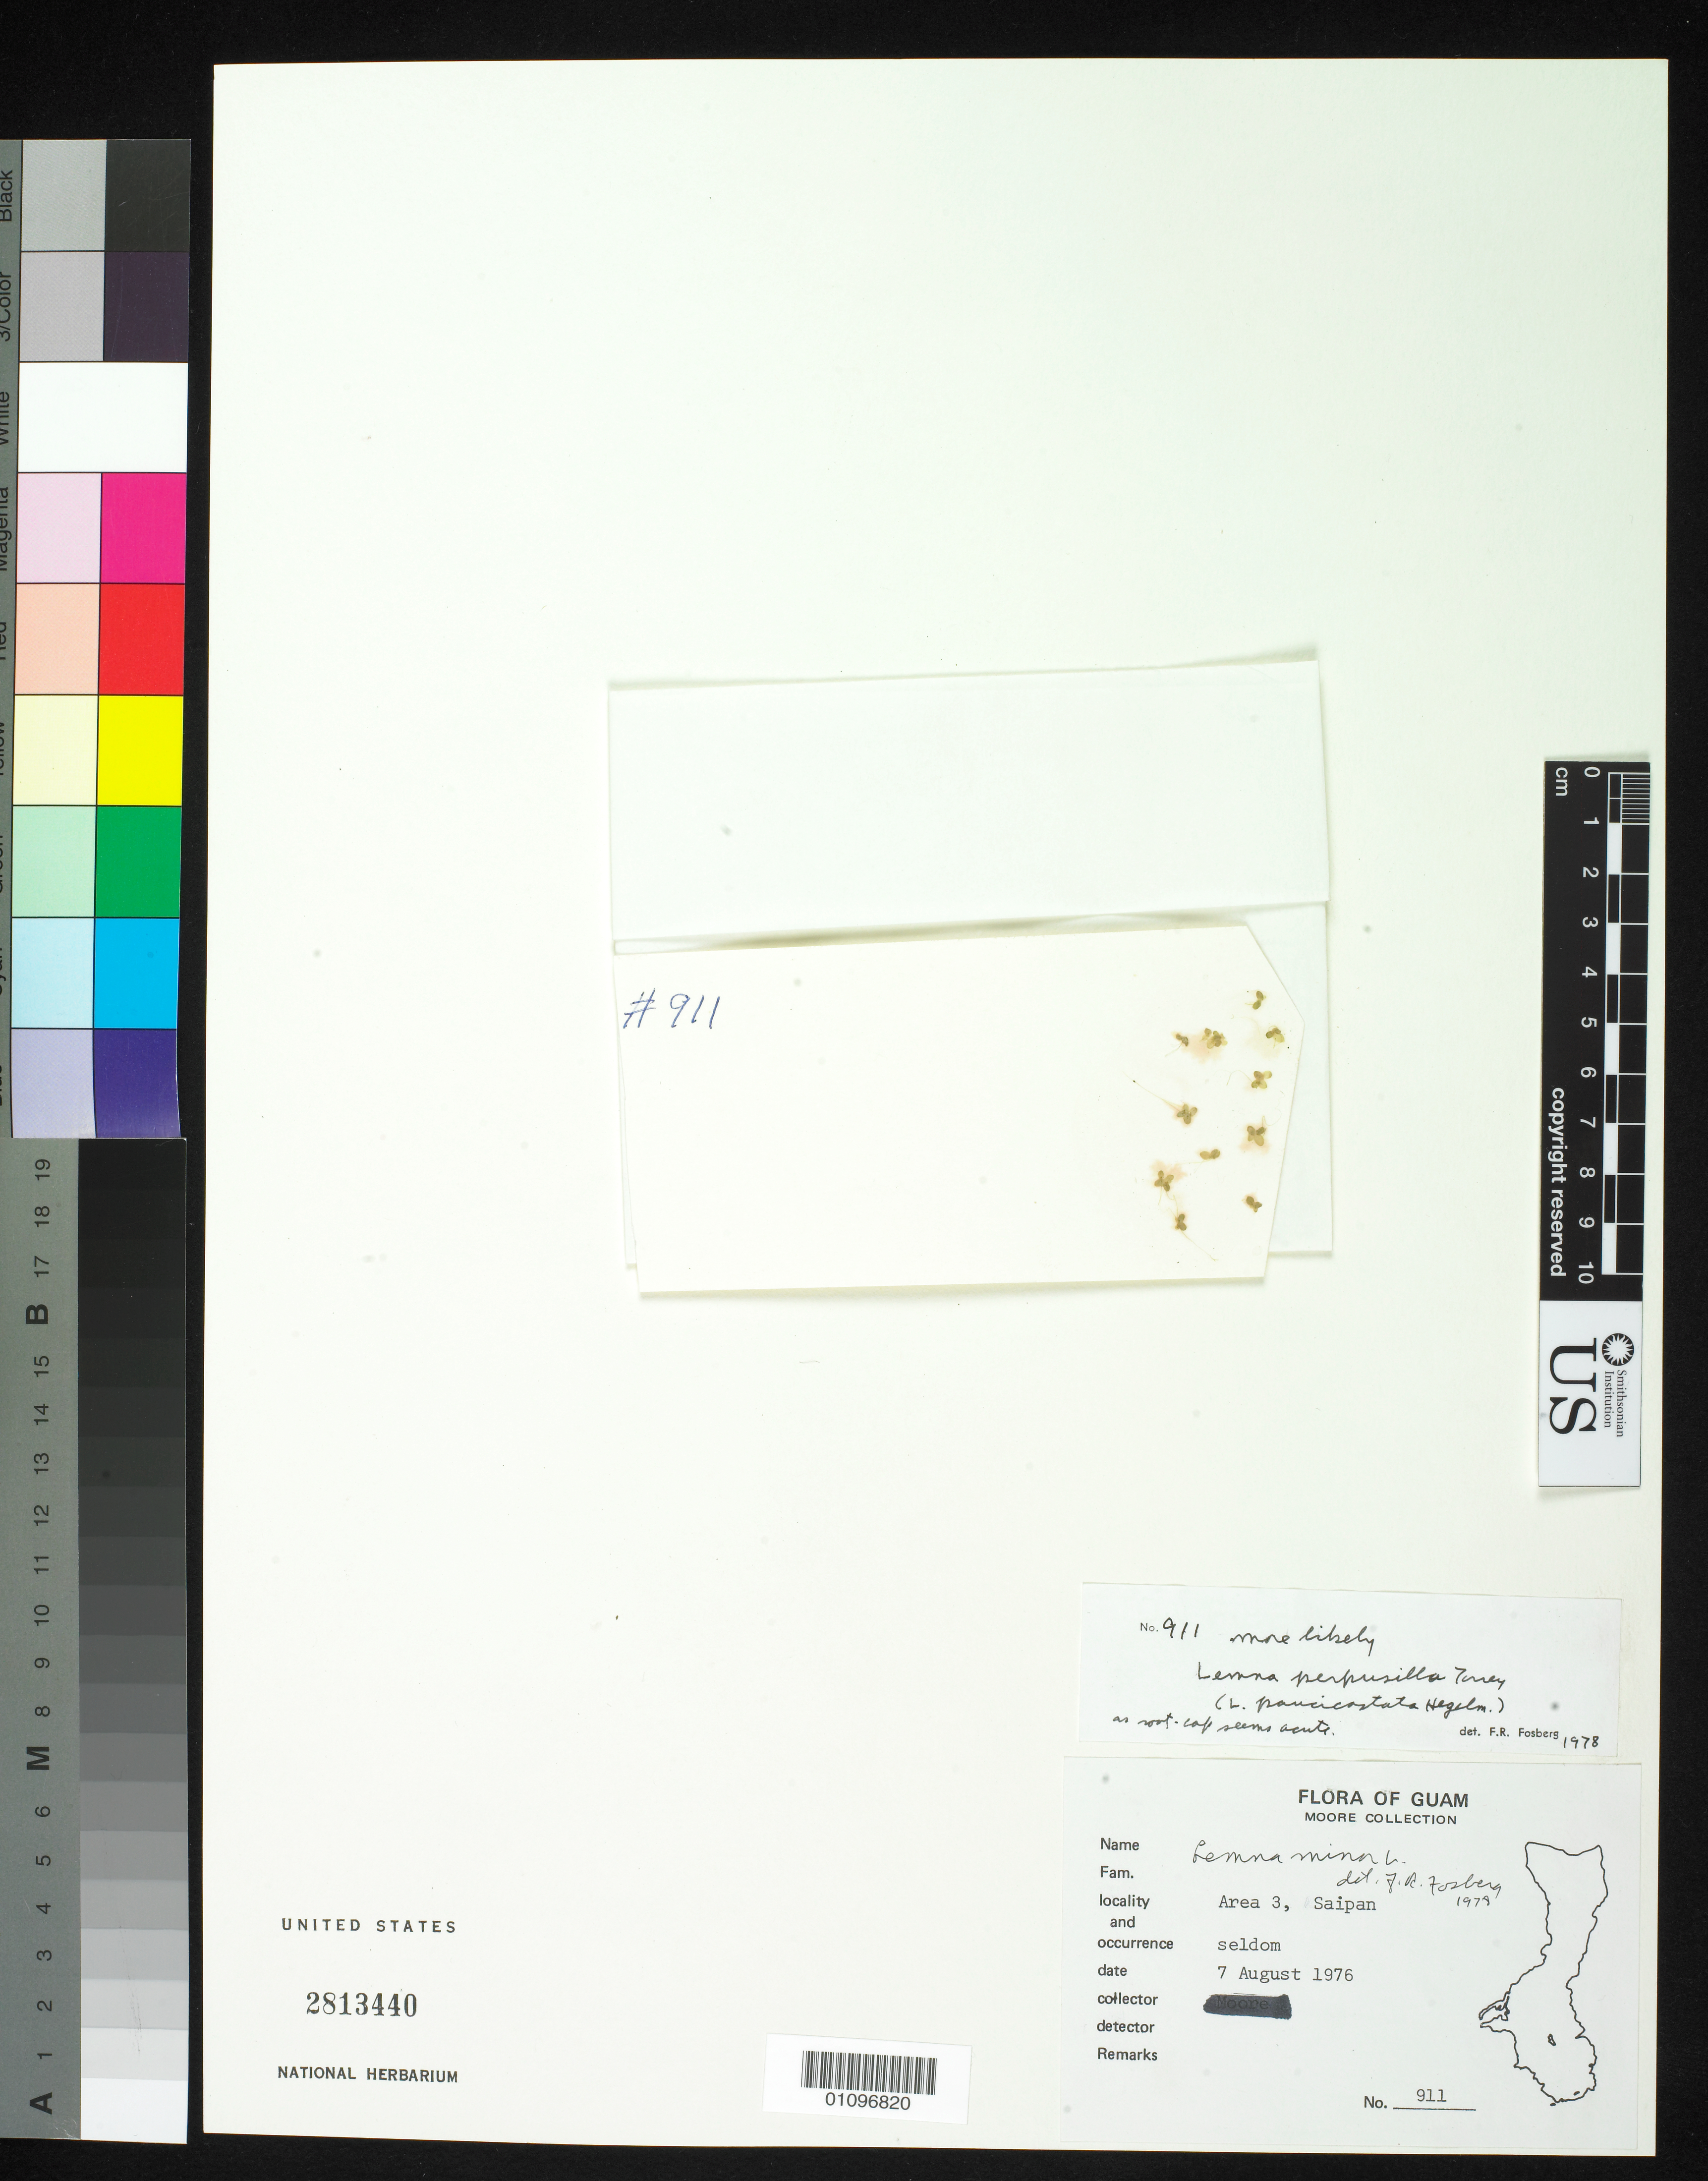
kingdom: Plantae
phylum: Tracheophyta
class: Liliopsida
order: Alismatales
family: Araceae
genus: Lemna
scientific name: Lemna perpusilla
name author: Torr.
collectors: G. Moore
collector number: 911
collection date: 1976-08-07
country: Guam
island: Guam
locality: Saipan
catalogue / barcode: US 2813440